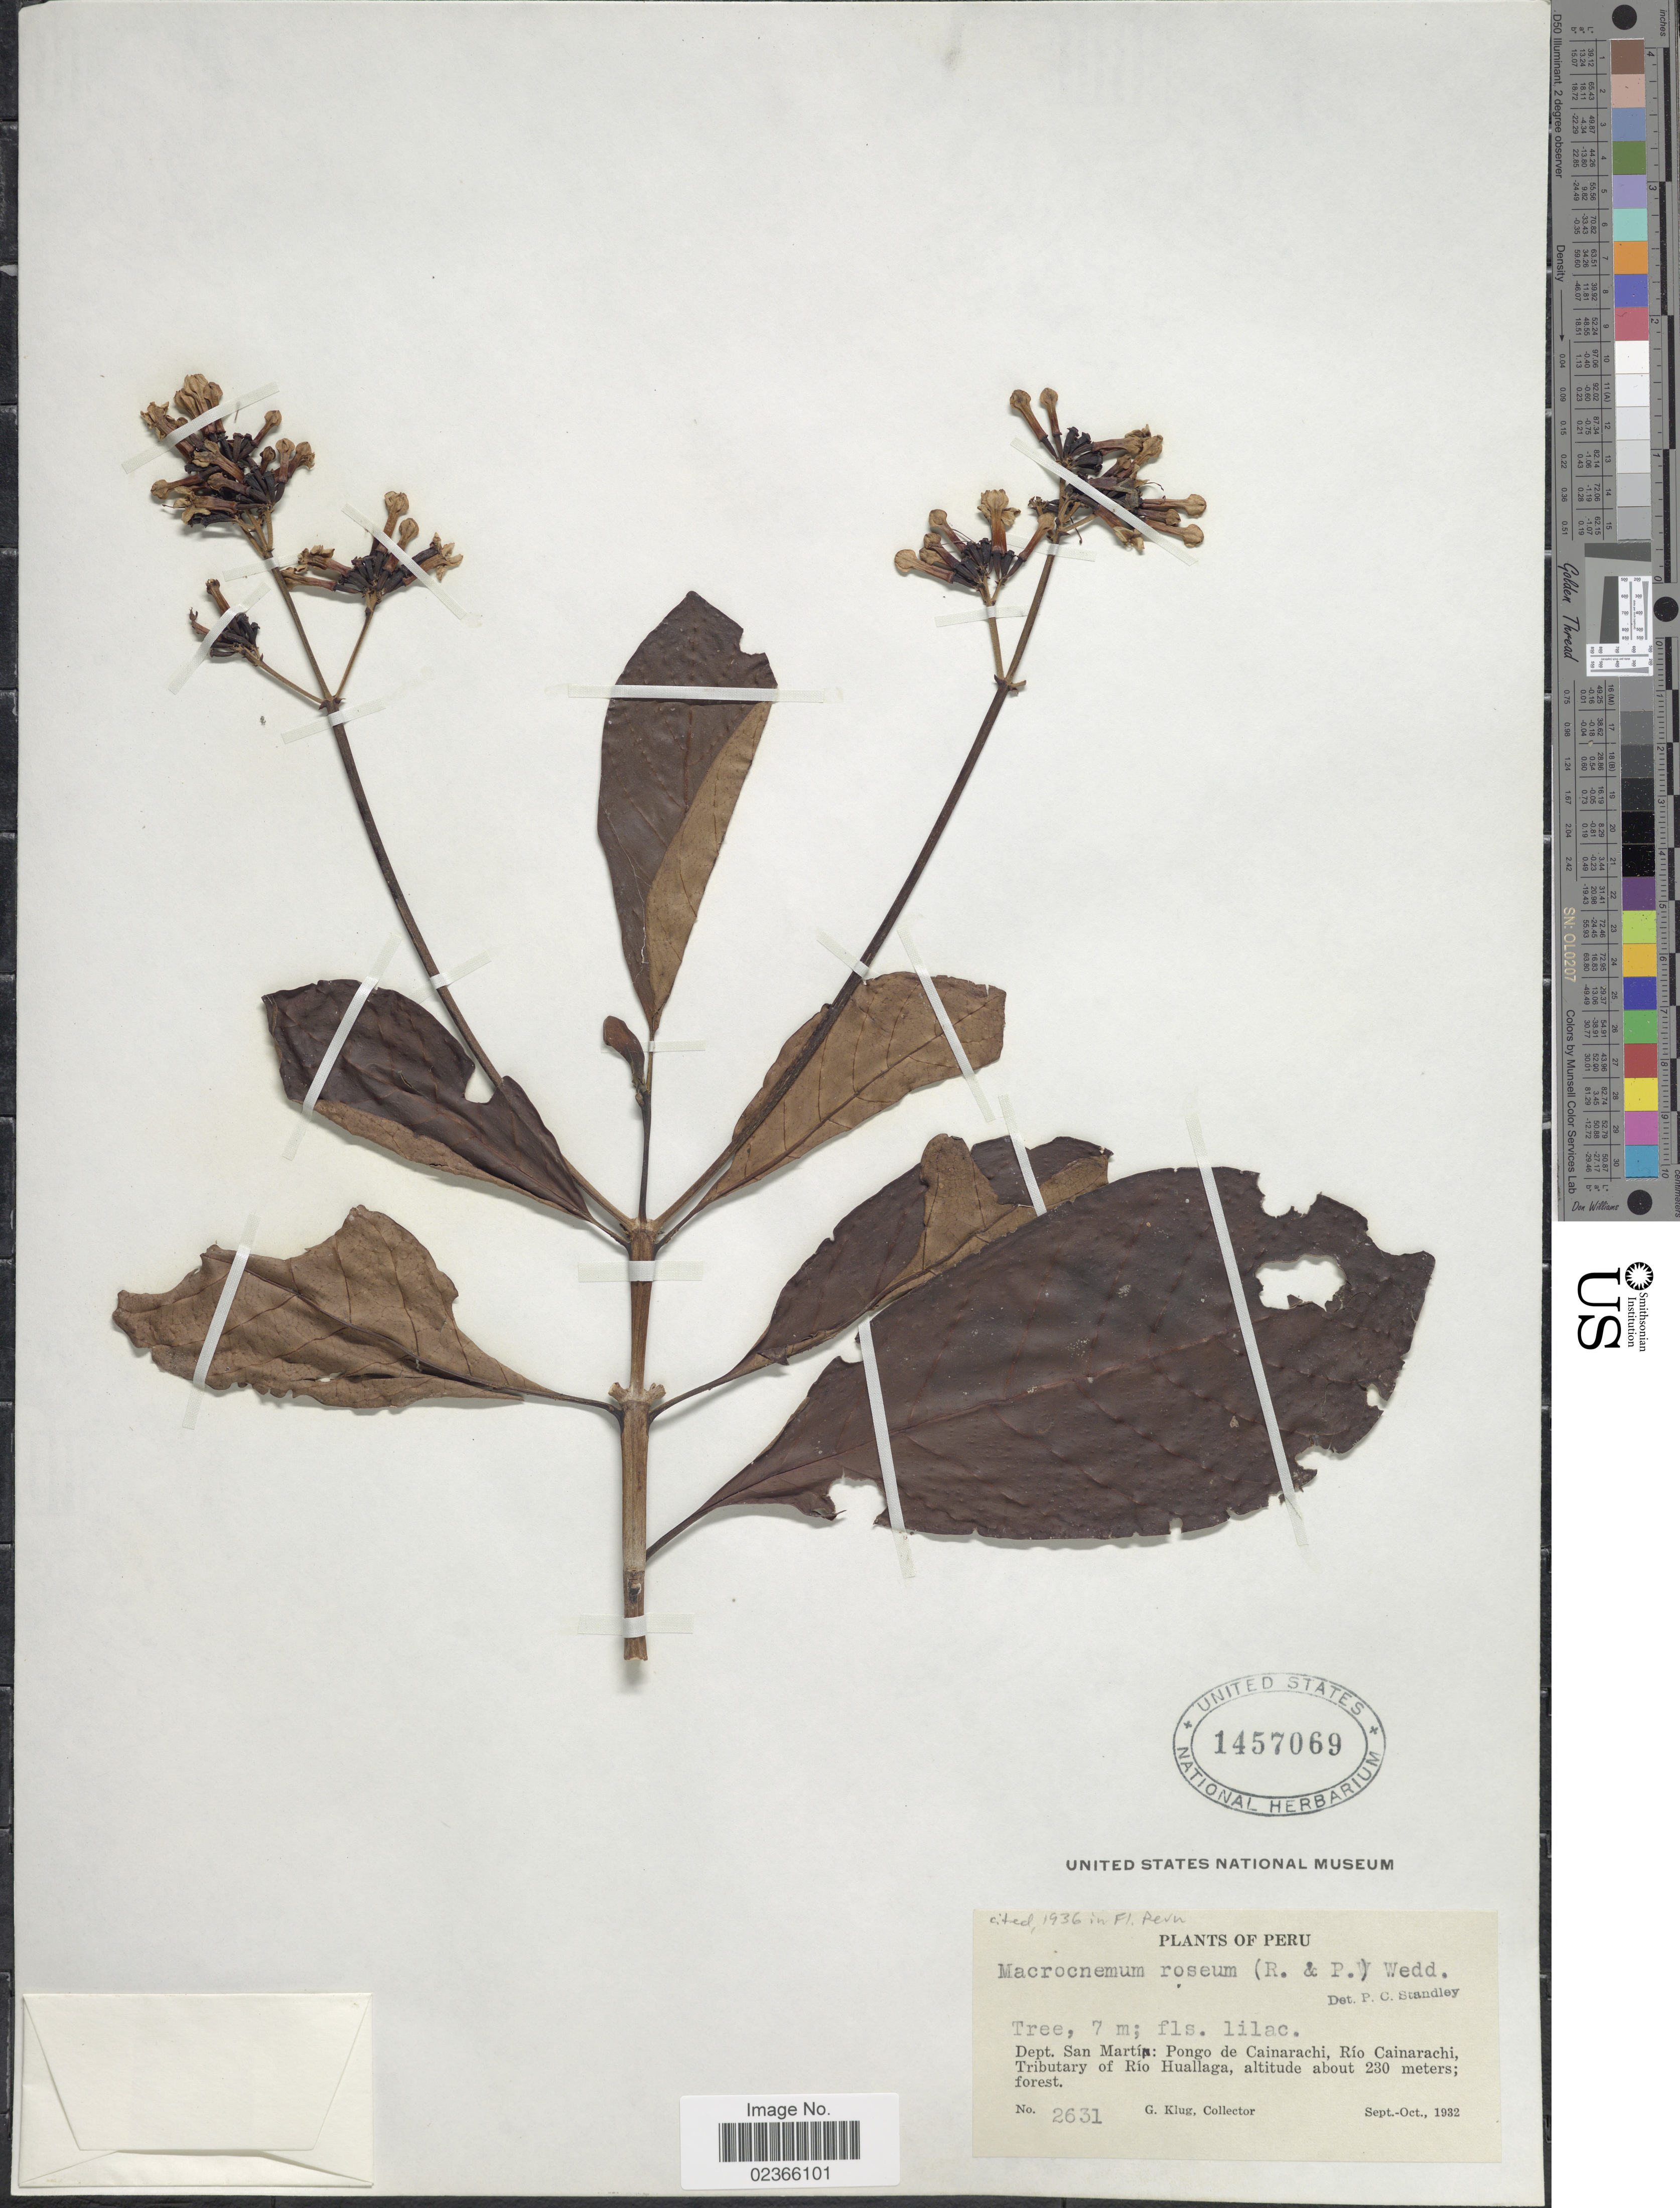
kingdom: Plantae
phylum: Tracheophyta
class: Magnoliopsida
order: Gentianales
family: Rubiaceae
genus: Macrocnemum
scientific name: Macrocnemum roseum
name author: (Ruiz & Pav.) Wedd.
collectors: G. Klug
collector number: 2631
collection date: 1932-09/1932-10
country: Peru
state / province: San Martín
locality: Pongo de Cainarachi, Rio Cainarachi. Tributary of Rio Huallaga.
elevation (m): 230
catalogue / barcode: US 1457069